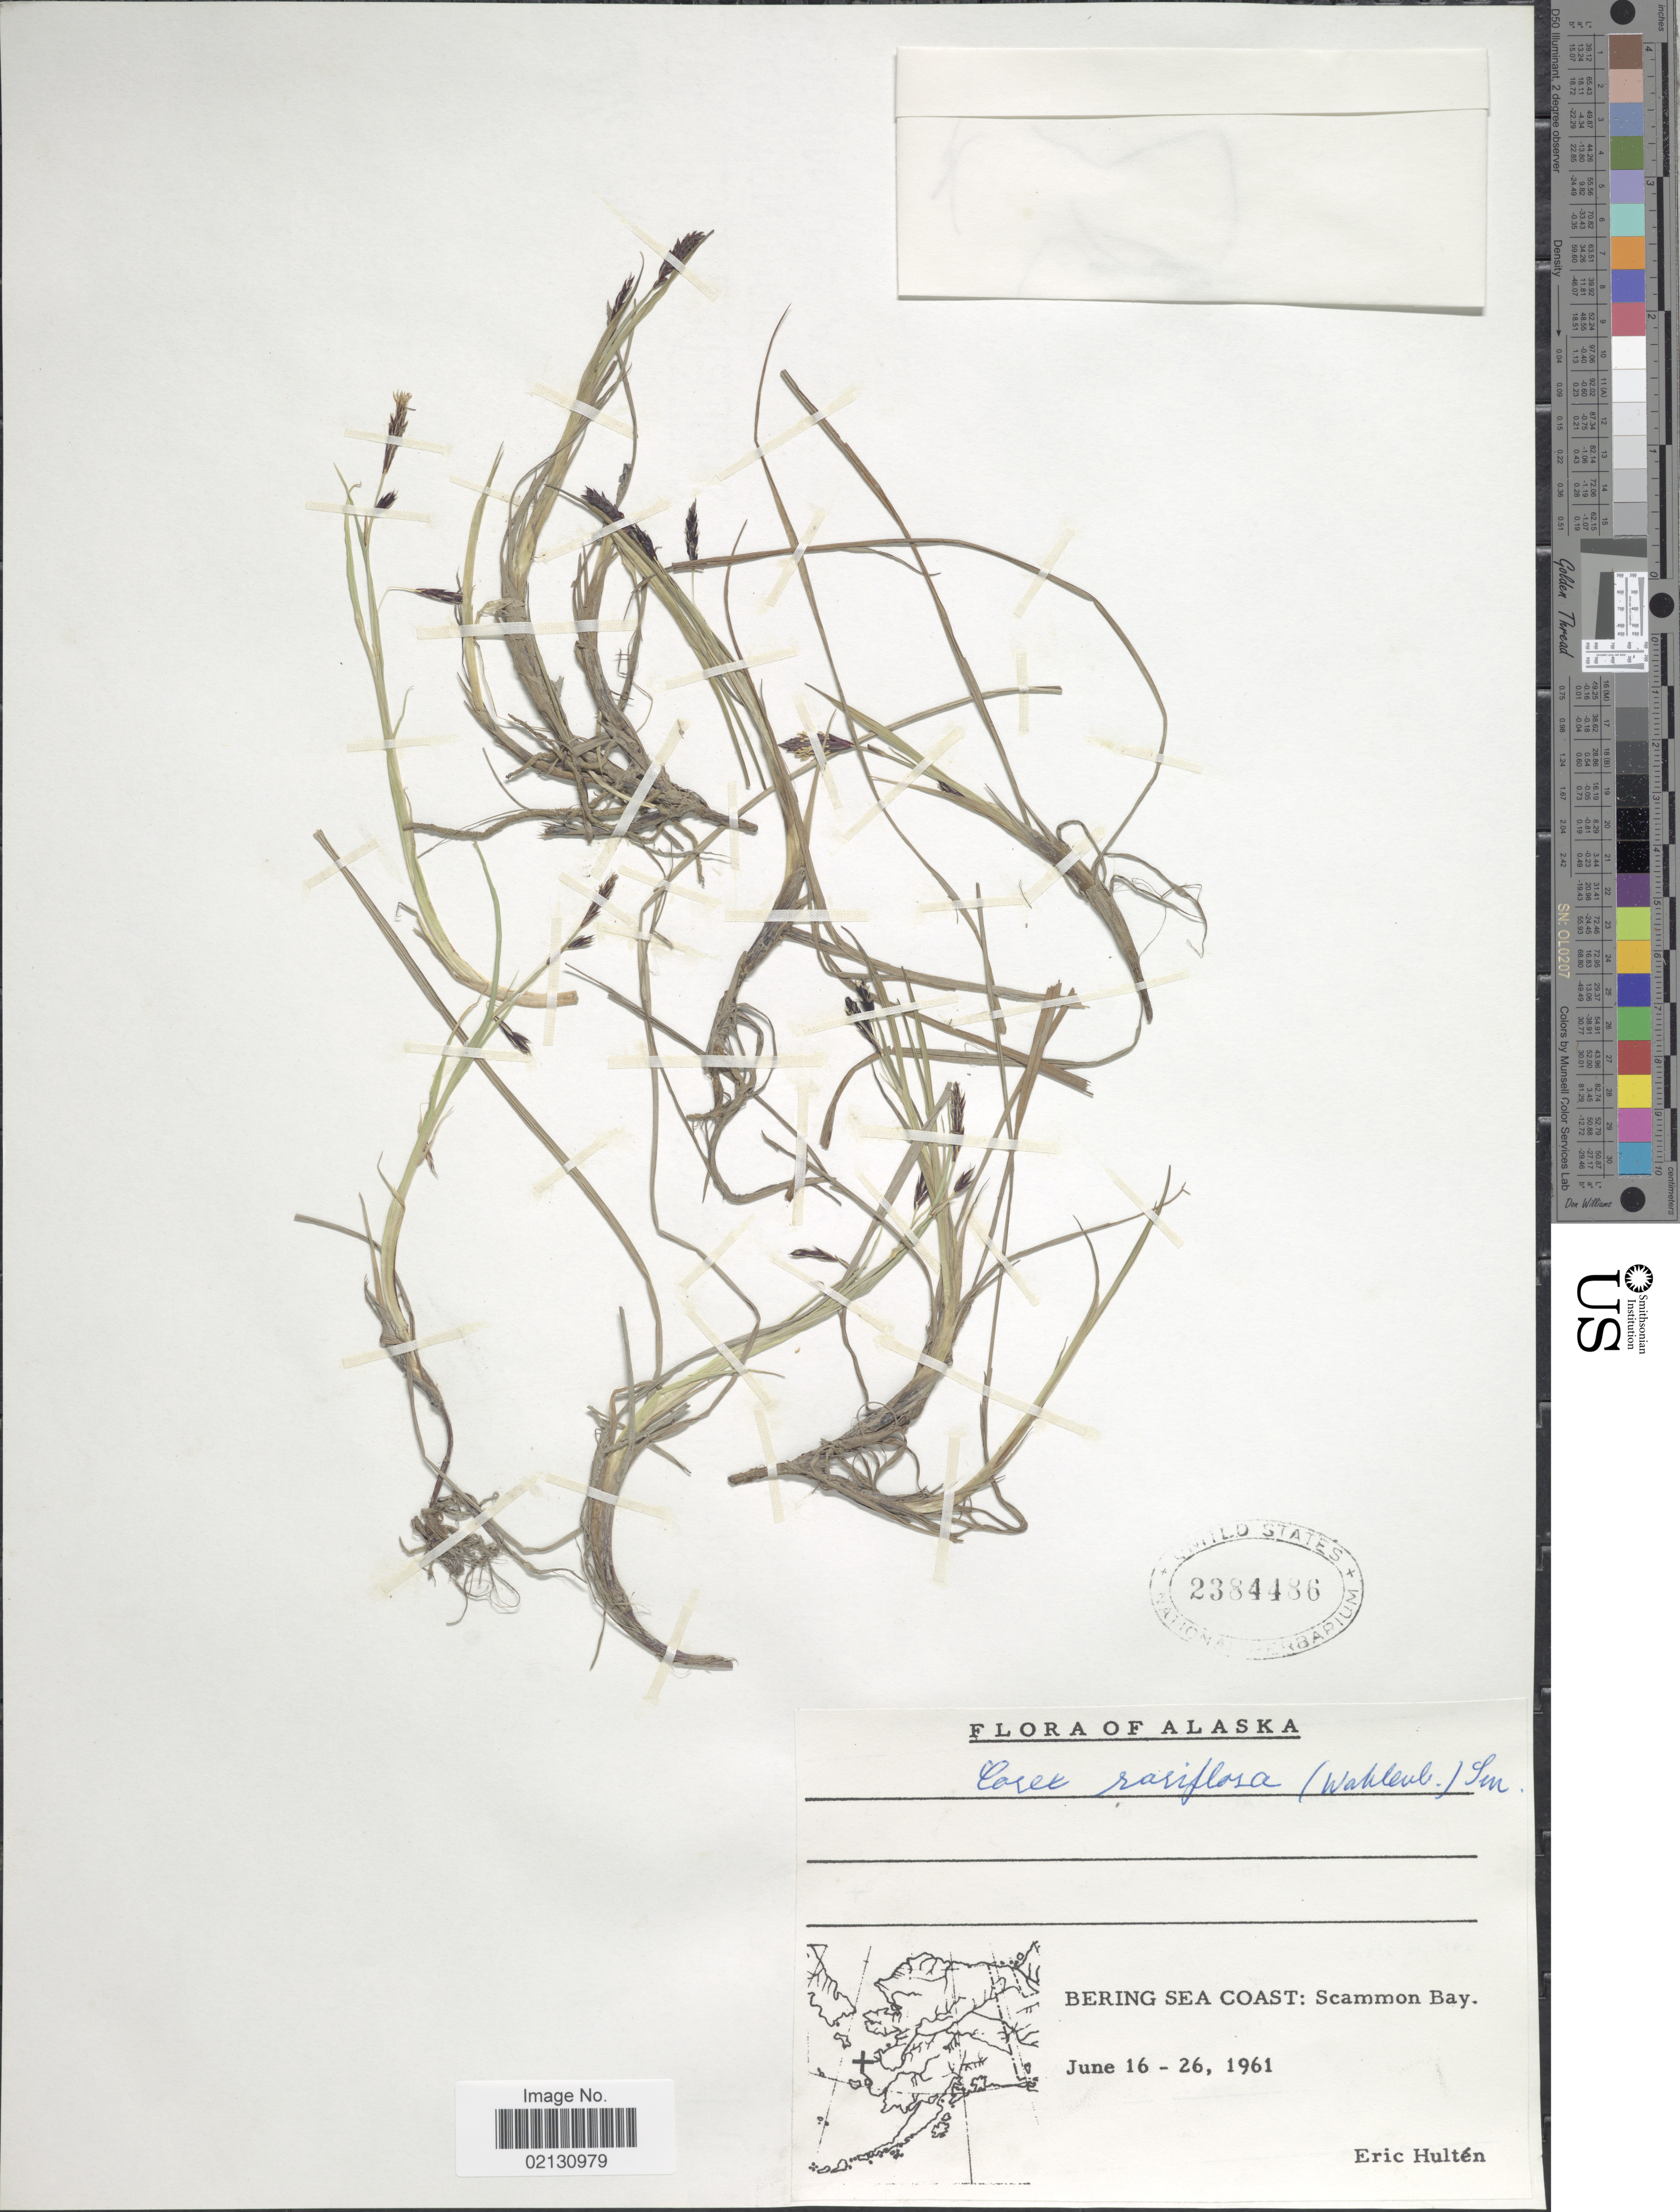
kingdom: Plantae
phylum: Tracheophyta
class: Liliopsida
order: Poales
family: Cyperaceae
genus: Carex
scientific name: Carex rariflora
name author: (Wahlenb.) Sm.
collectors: E. G. Hultén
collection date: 1961-06-16/1961-06-26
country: United States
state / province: Alaska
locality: Bering Sea Coast: Scammon Bay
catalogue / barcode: US 2384486